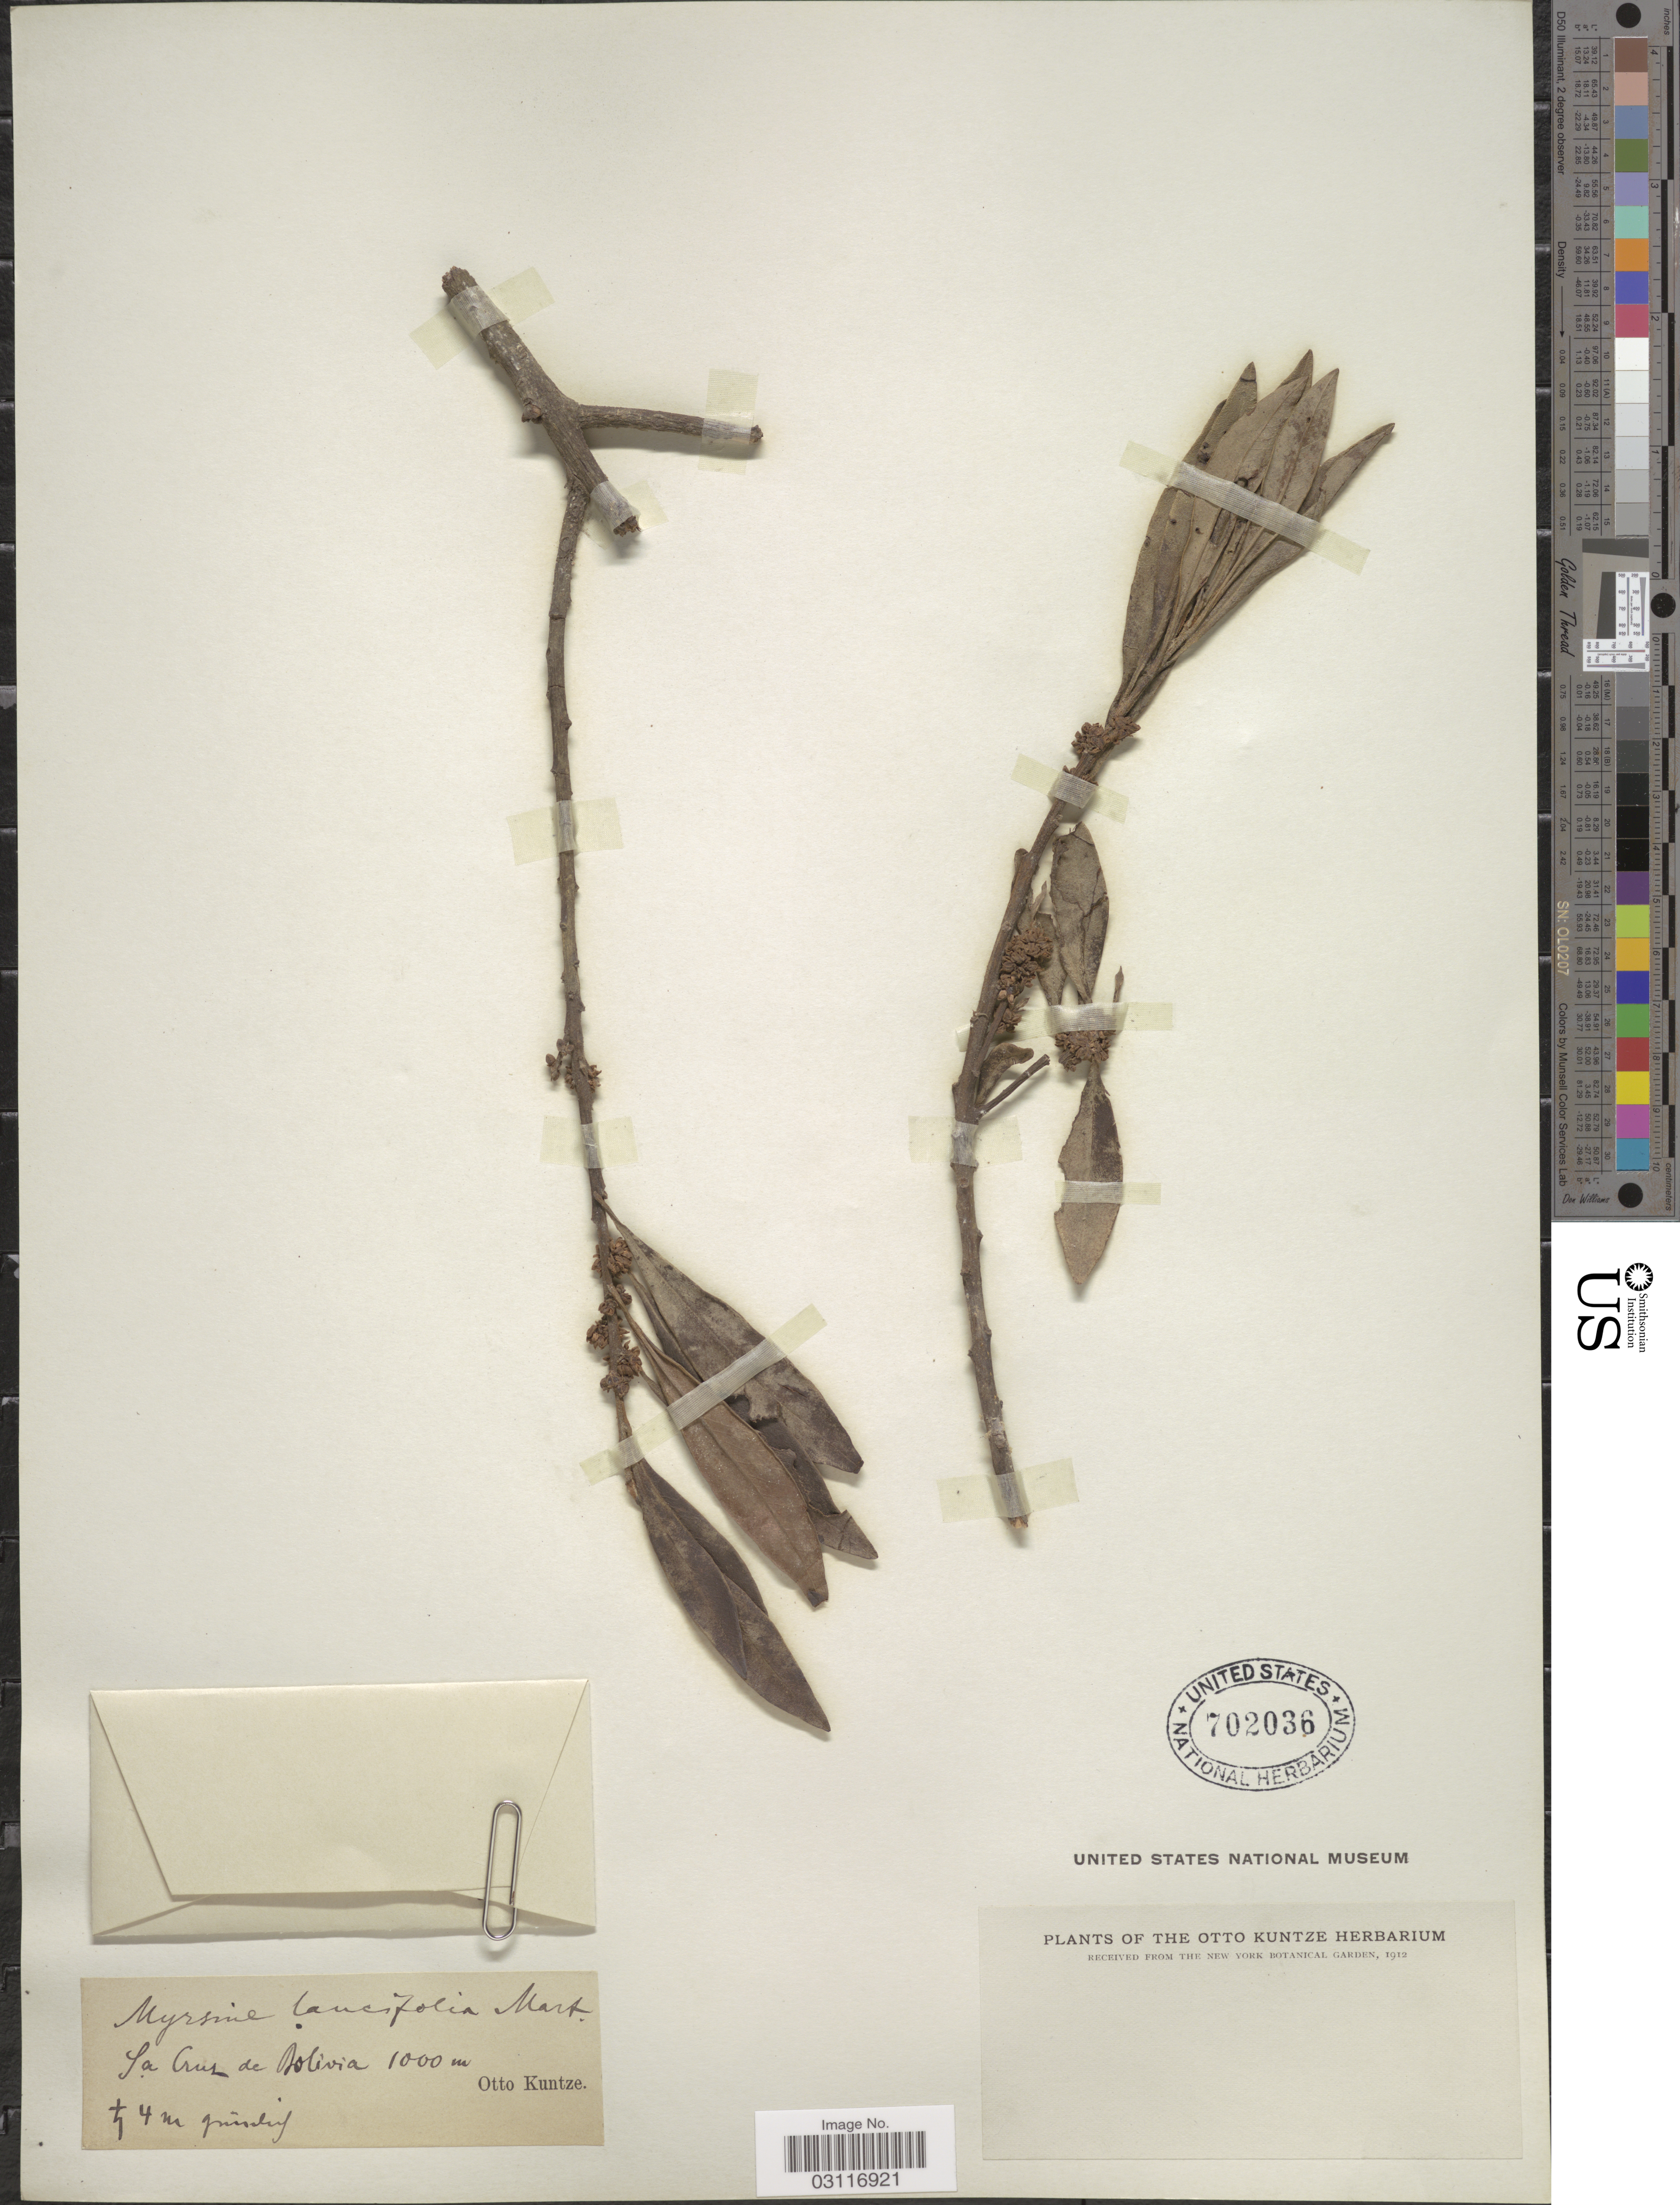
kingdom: Plantae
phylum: Tracheophyta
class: Magnoliopsida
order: Ericales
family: Primulaceae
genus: Myrsine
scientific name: Myrsine lancifolia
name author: Mart.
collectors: C.E.O. Kuntze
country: Bolivia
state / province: Santa Cruz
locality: Sa Cruz de Bolivia.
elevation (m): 1000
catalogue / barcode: US 702036